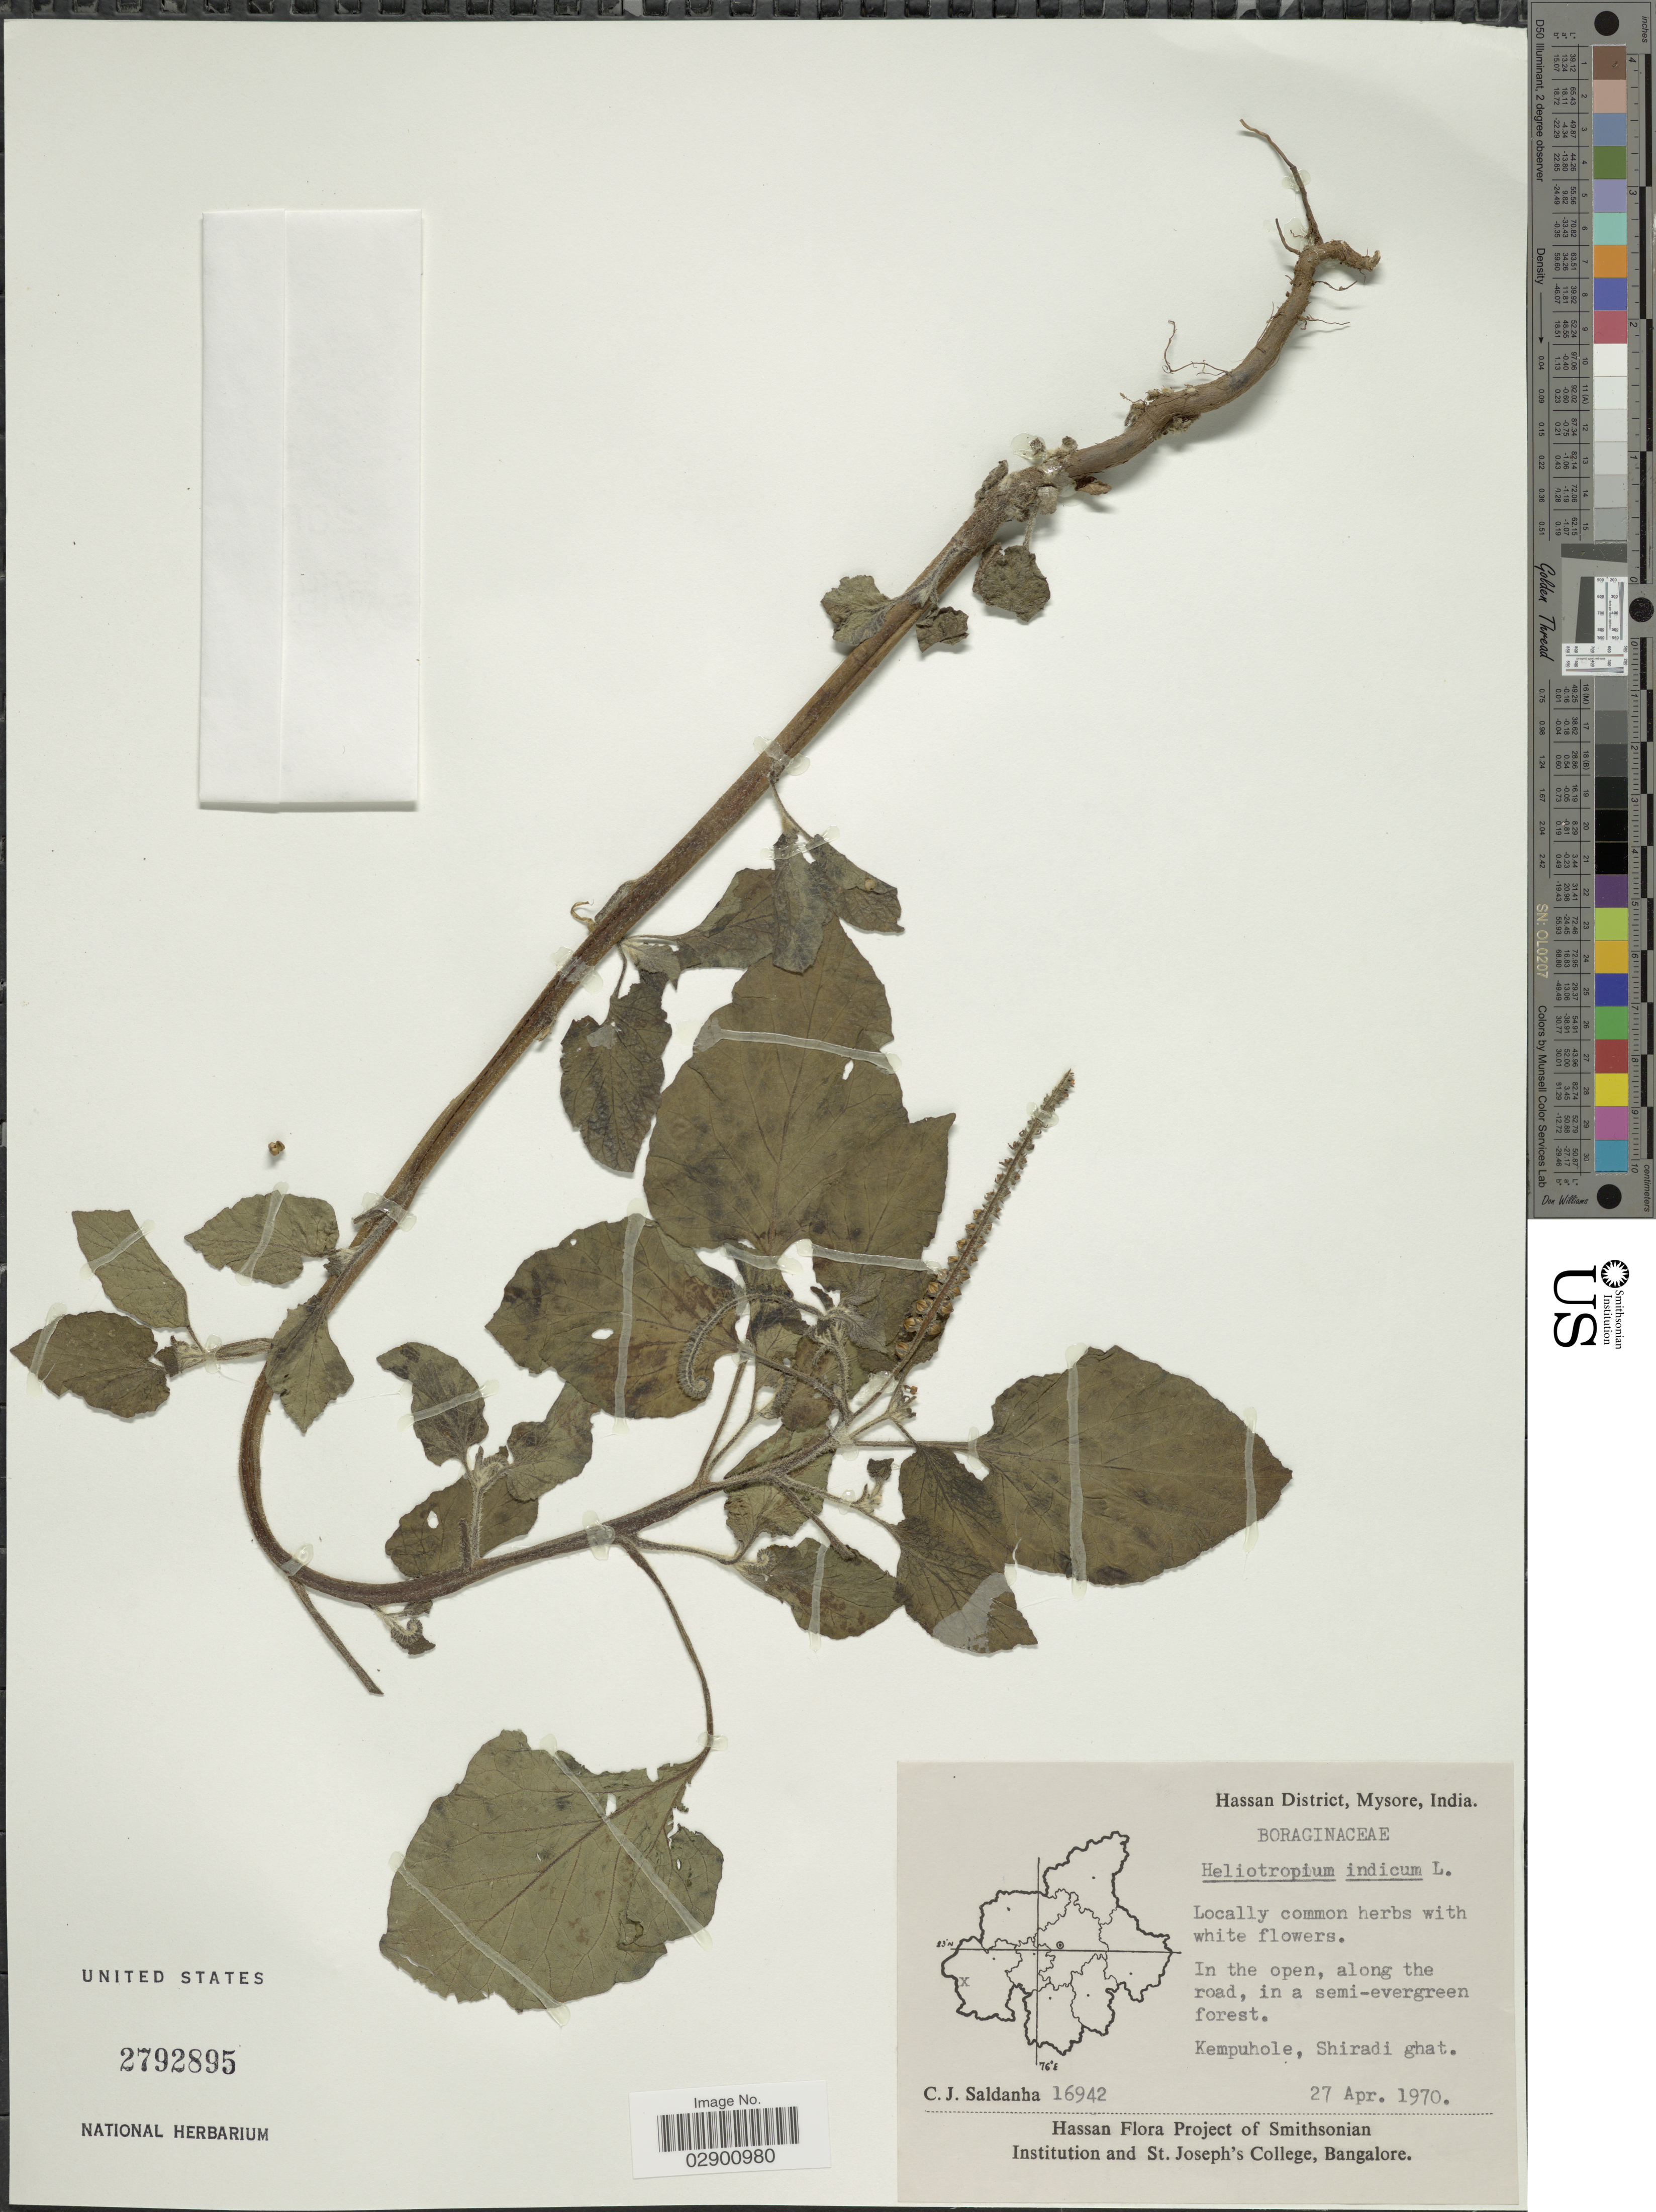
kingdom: Plantae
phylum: Tracheophyta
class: Magnoliopsida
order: Boraginales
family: Heliotropiaceae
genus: Heliotropium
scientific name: Heliotropium indicum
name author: L.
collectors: C. J. Saldanha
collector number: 16942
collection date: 1970-04-27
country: India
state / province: Karnataka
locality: Hassan District, Mysore. In the open, along the road, in a semi-evergreen forest. Kempuhole, Shiradi ghat.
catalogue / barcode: US 2792895